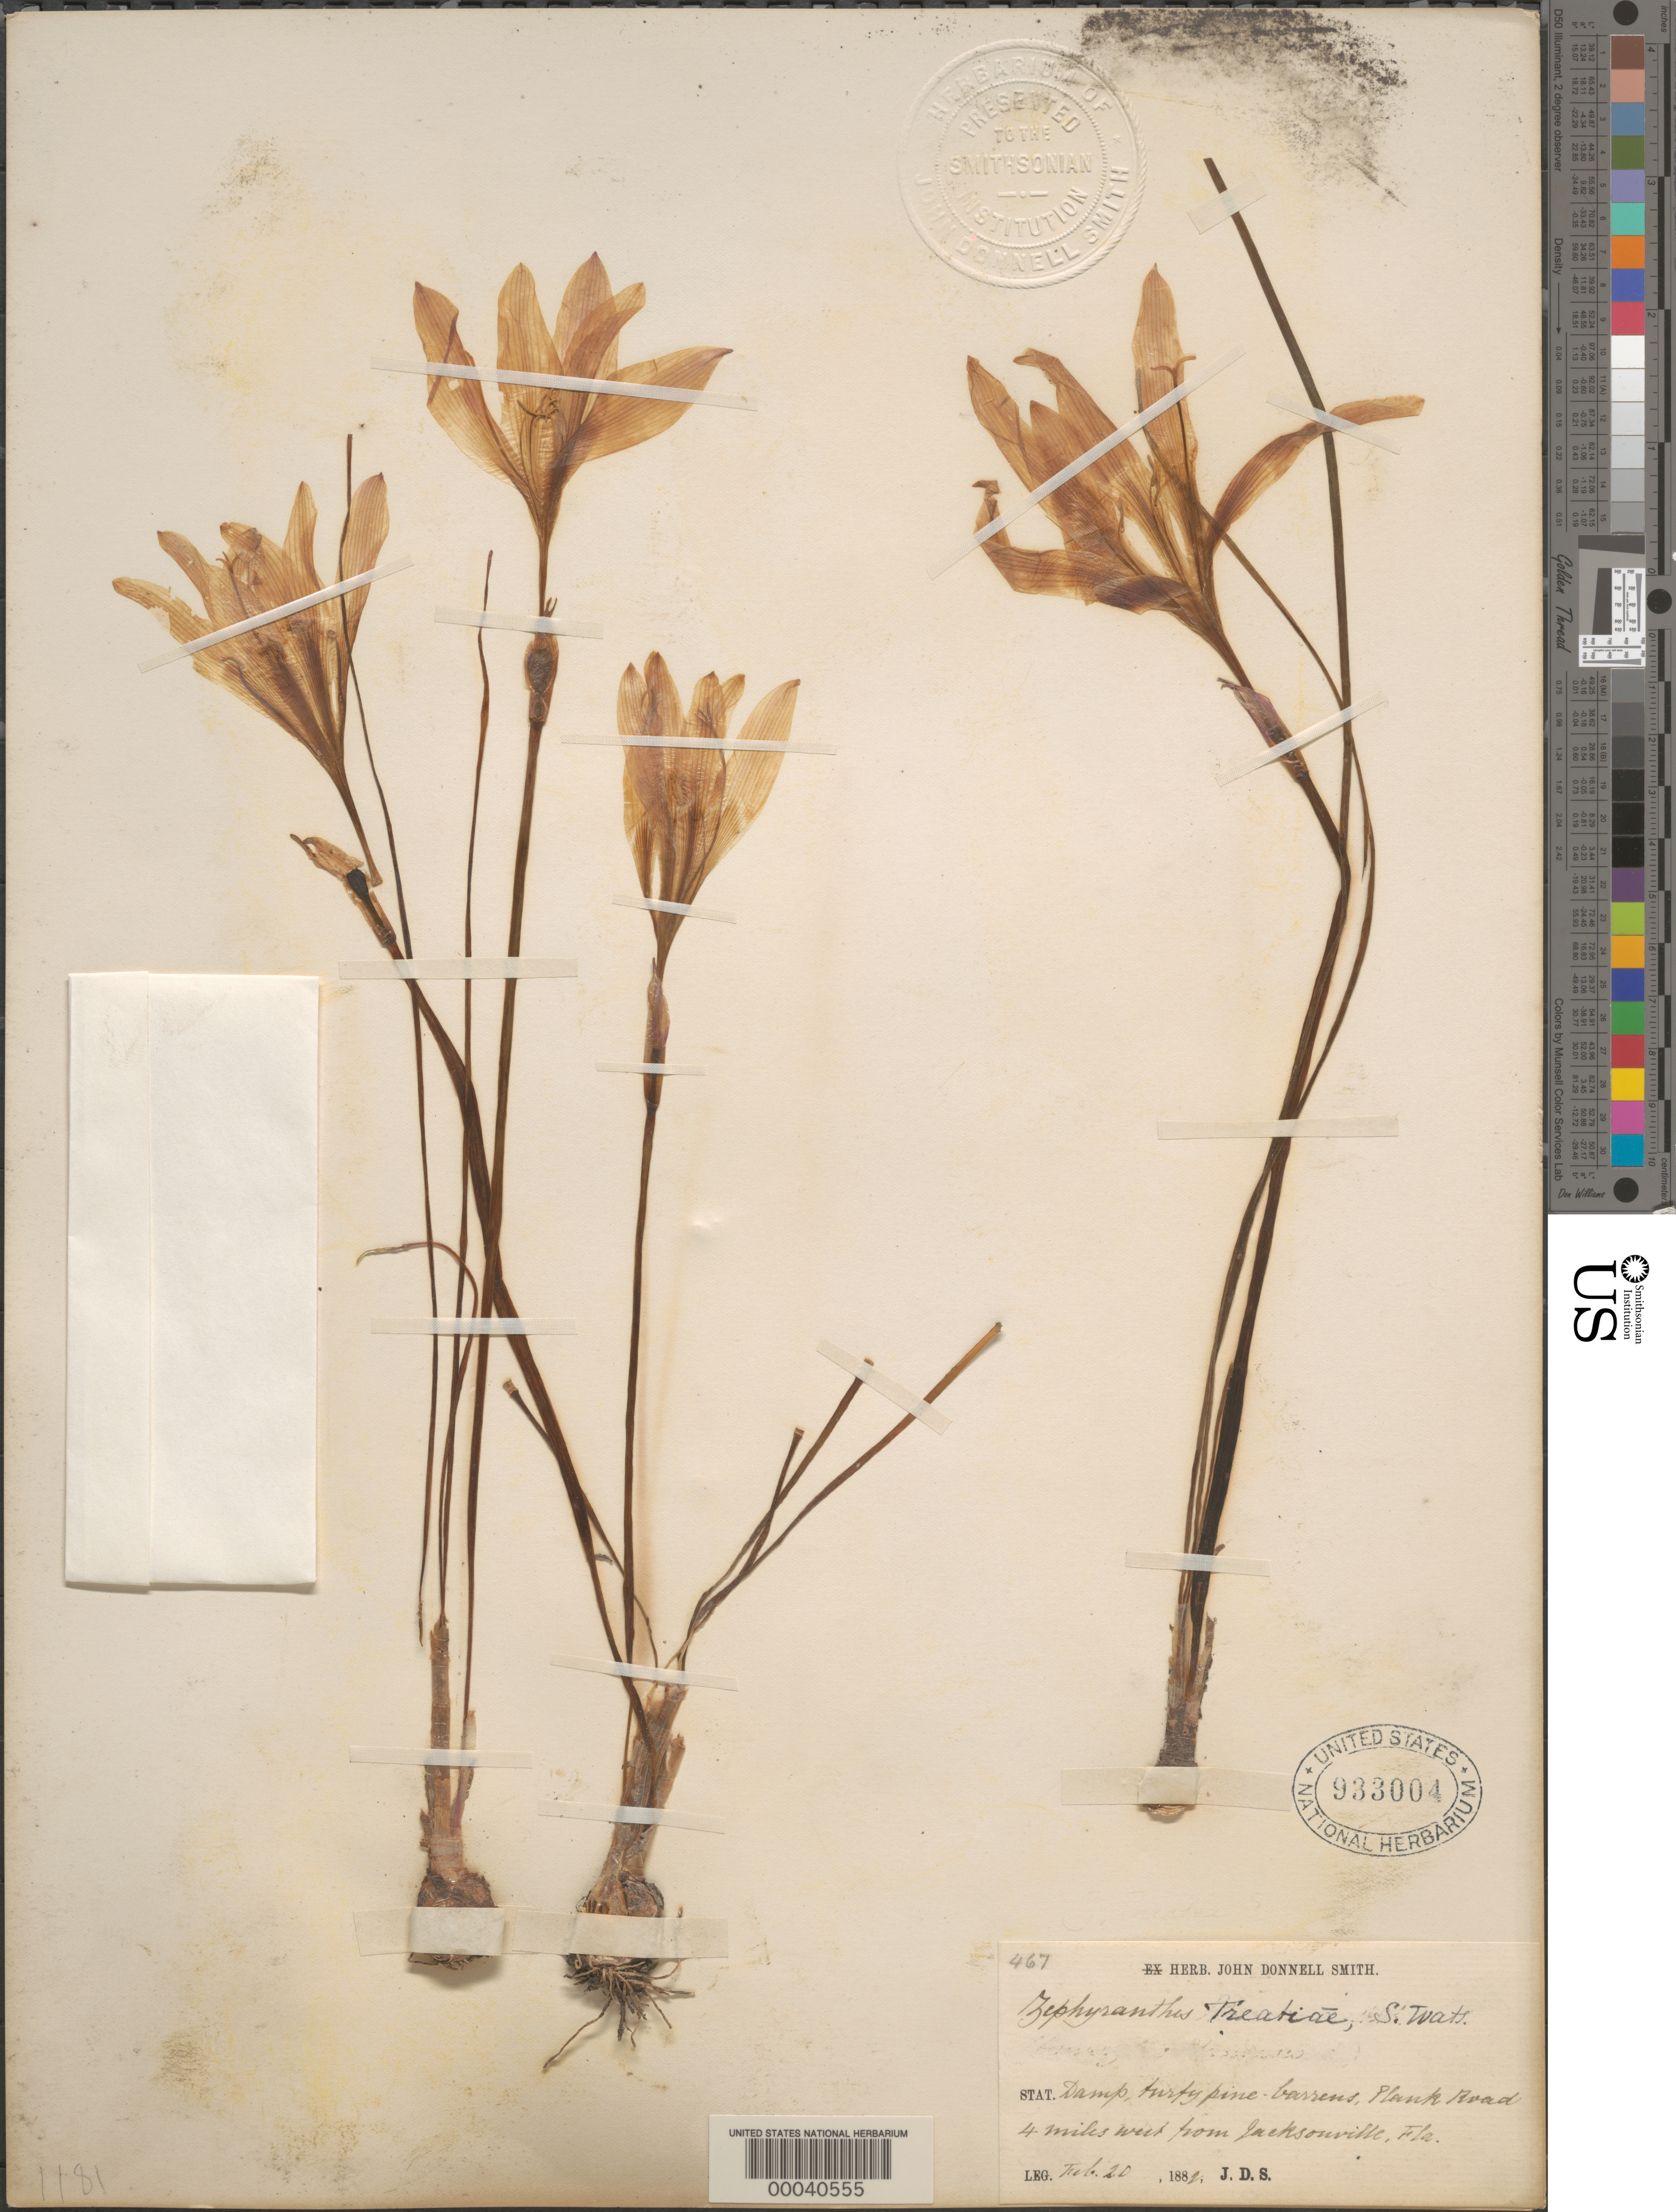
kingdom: Plantae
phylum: Tracheophyta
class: Liliopsida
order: Asparagales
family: Amaryllidaceae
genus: Zephyranthes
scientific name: Zephyranthes treatiae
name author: S. Watson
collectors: J. Donnell Smith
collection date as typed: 20 Feb 1882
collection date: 1882-02-20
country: United States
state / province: Florida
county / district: Duval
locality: Plank road, 4 mi. w of jacksonville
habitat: Damp turfy pine barrens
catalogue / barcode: US 933004